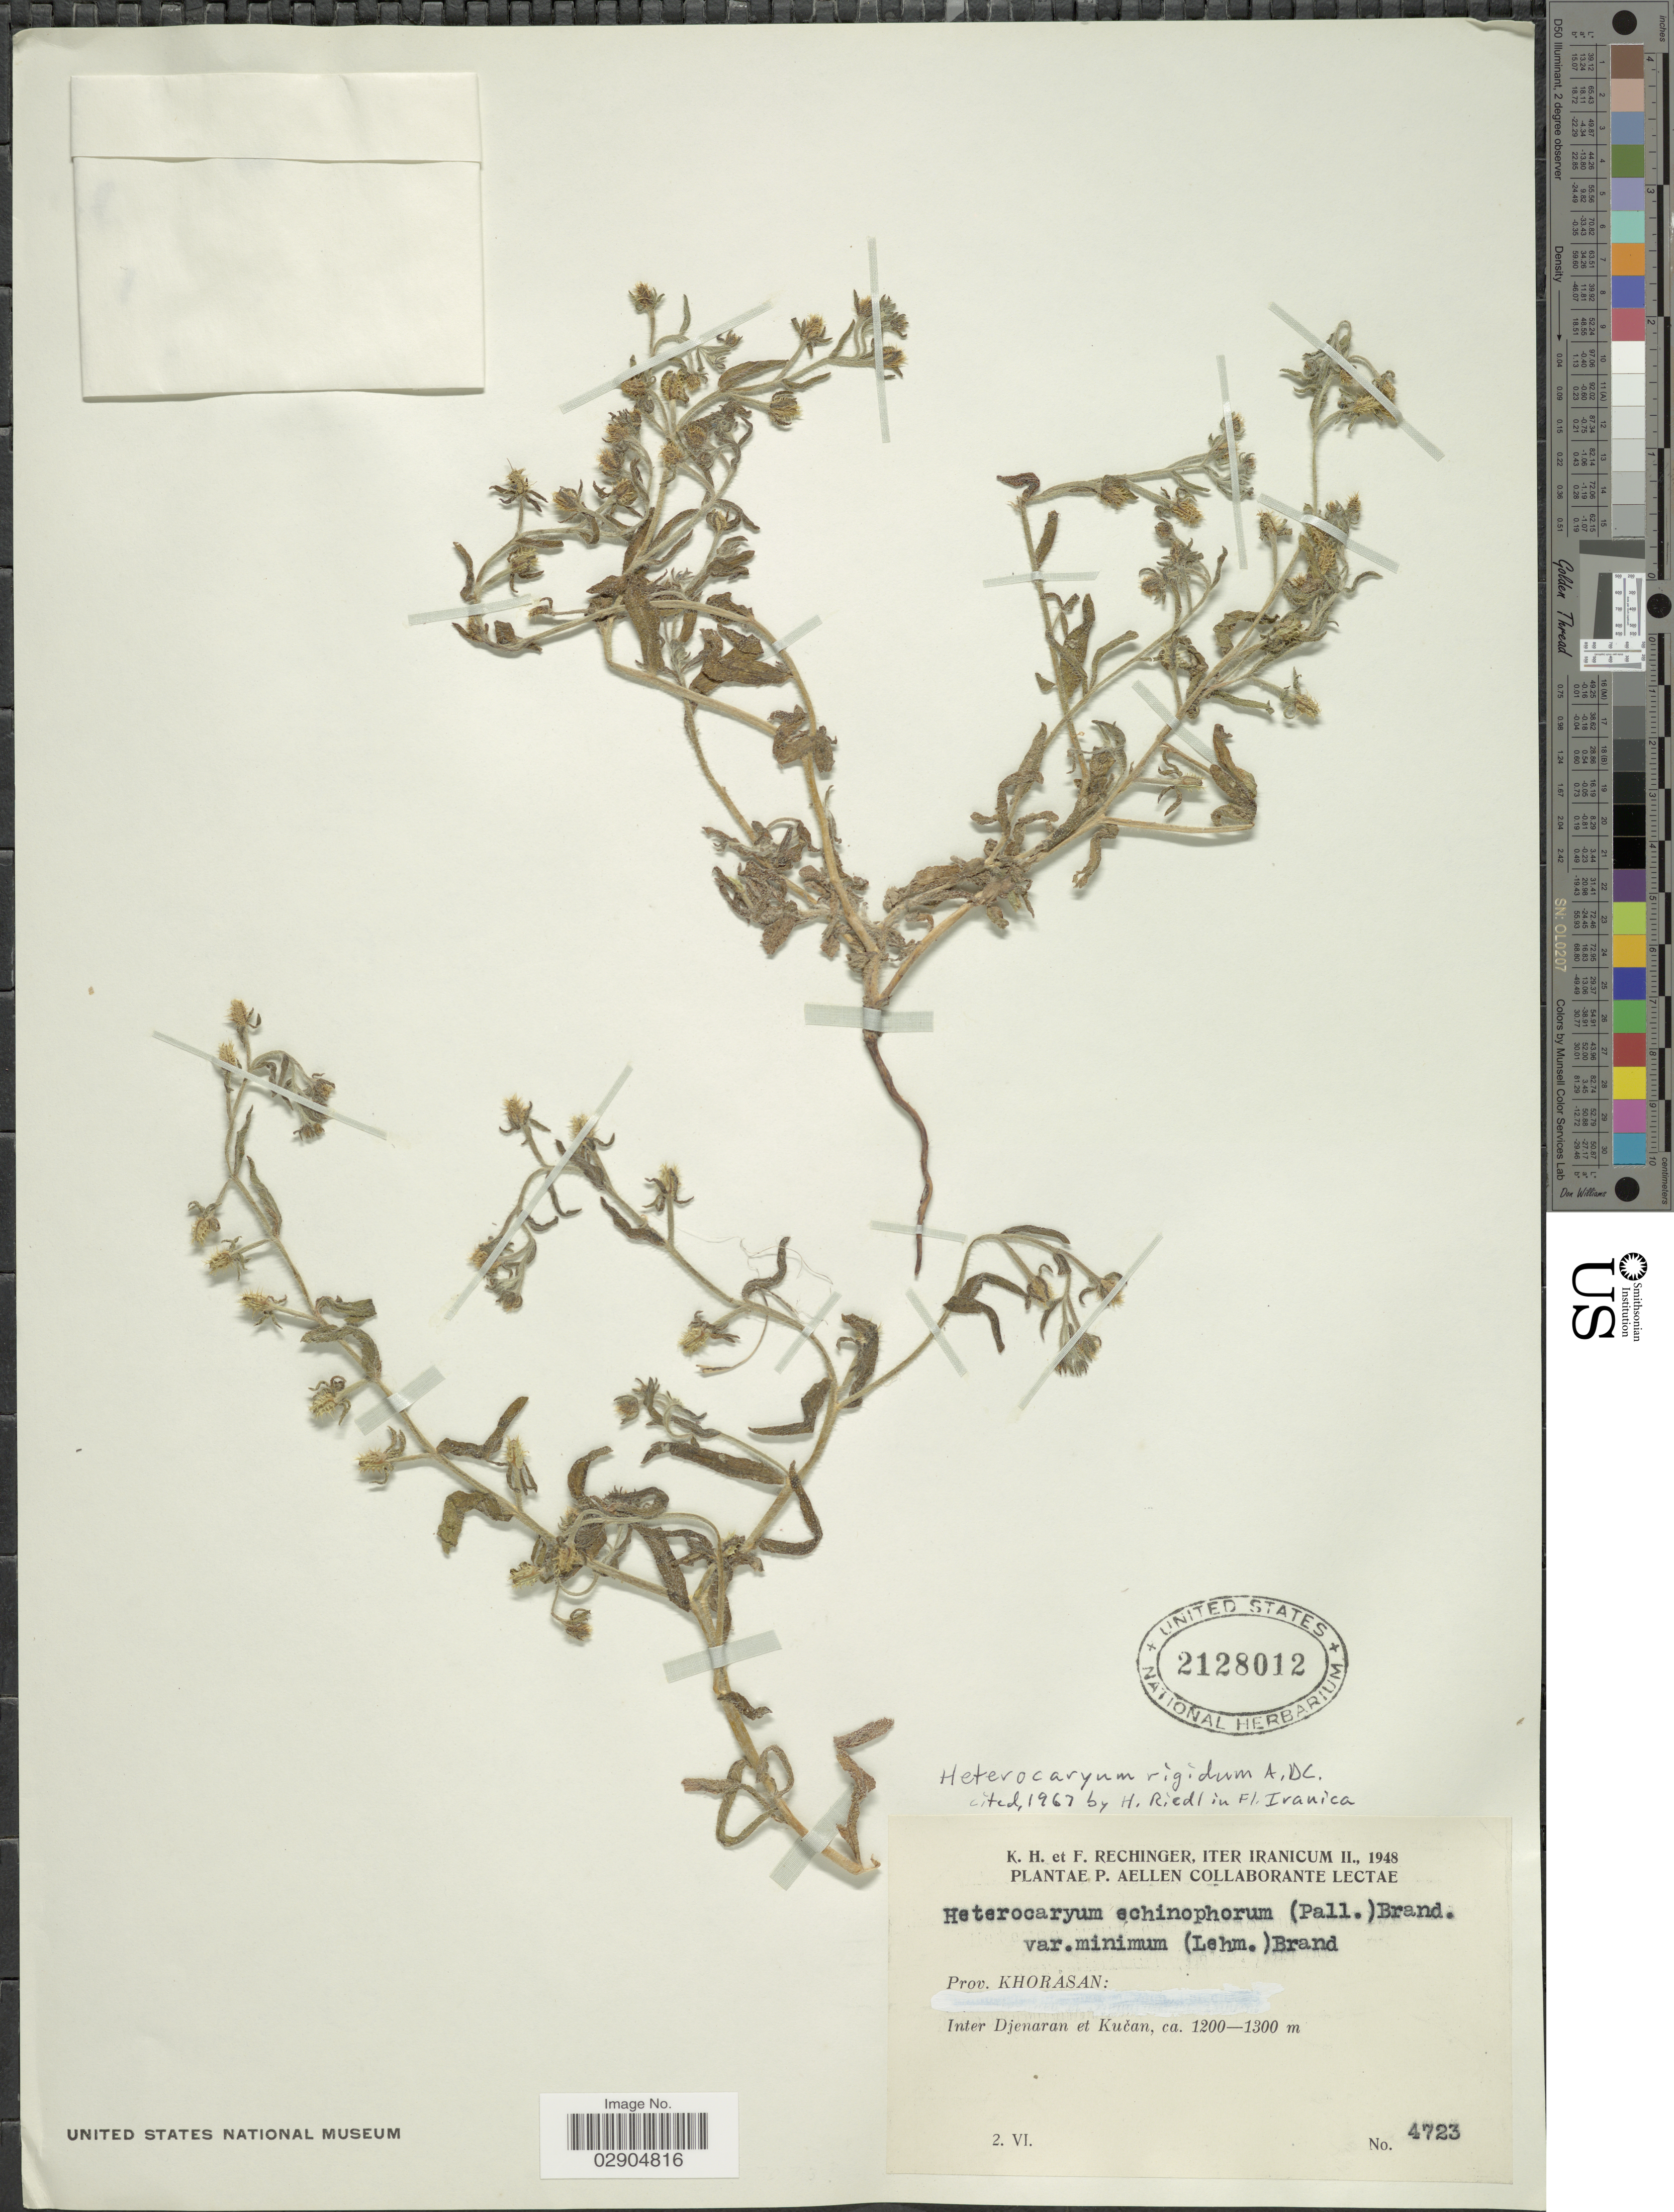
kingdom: Plantae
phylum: Tracheophyta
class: Magnoliopsida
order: Boraginales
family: Boraginaceae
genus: Heterocaryum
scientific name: Heterocaryum rigidum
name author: A. DC.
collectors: K. H. Rechinger & F. Rechinger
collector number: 4723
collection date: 1948-06-02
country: Iran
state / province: Khorasan [obsolete]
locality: Prov.: Khorasan: Inter Djenaran et Kucan.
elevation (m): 1200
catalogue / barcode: US 2128012